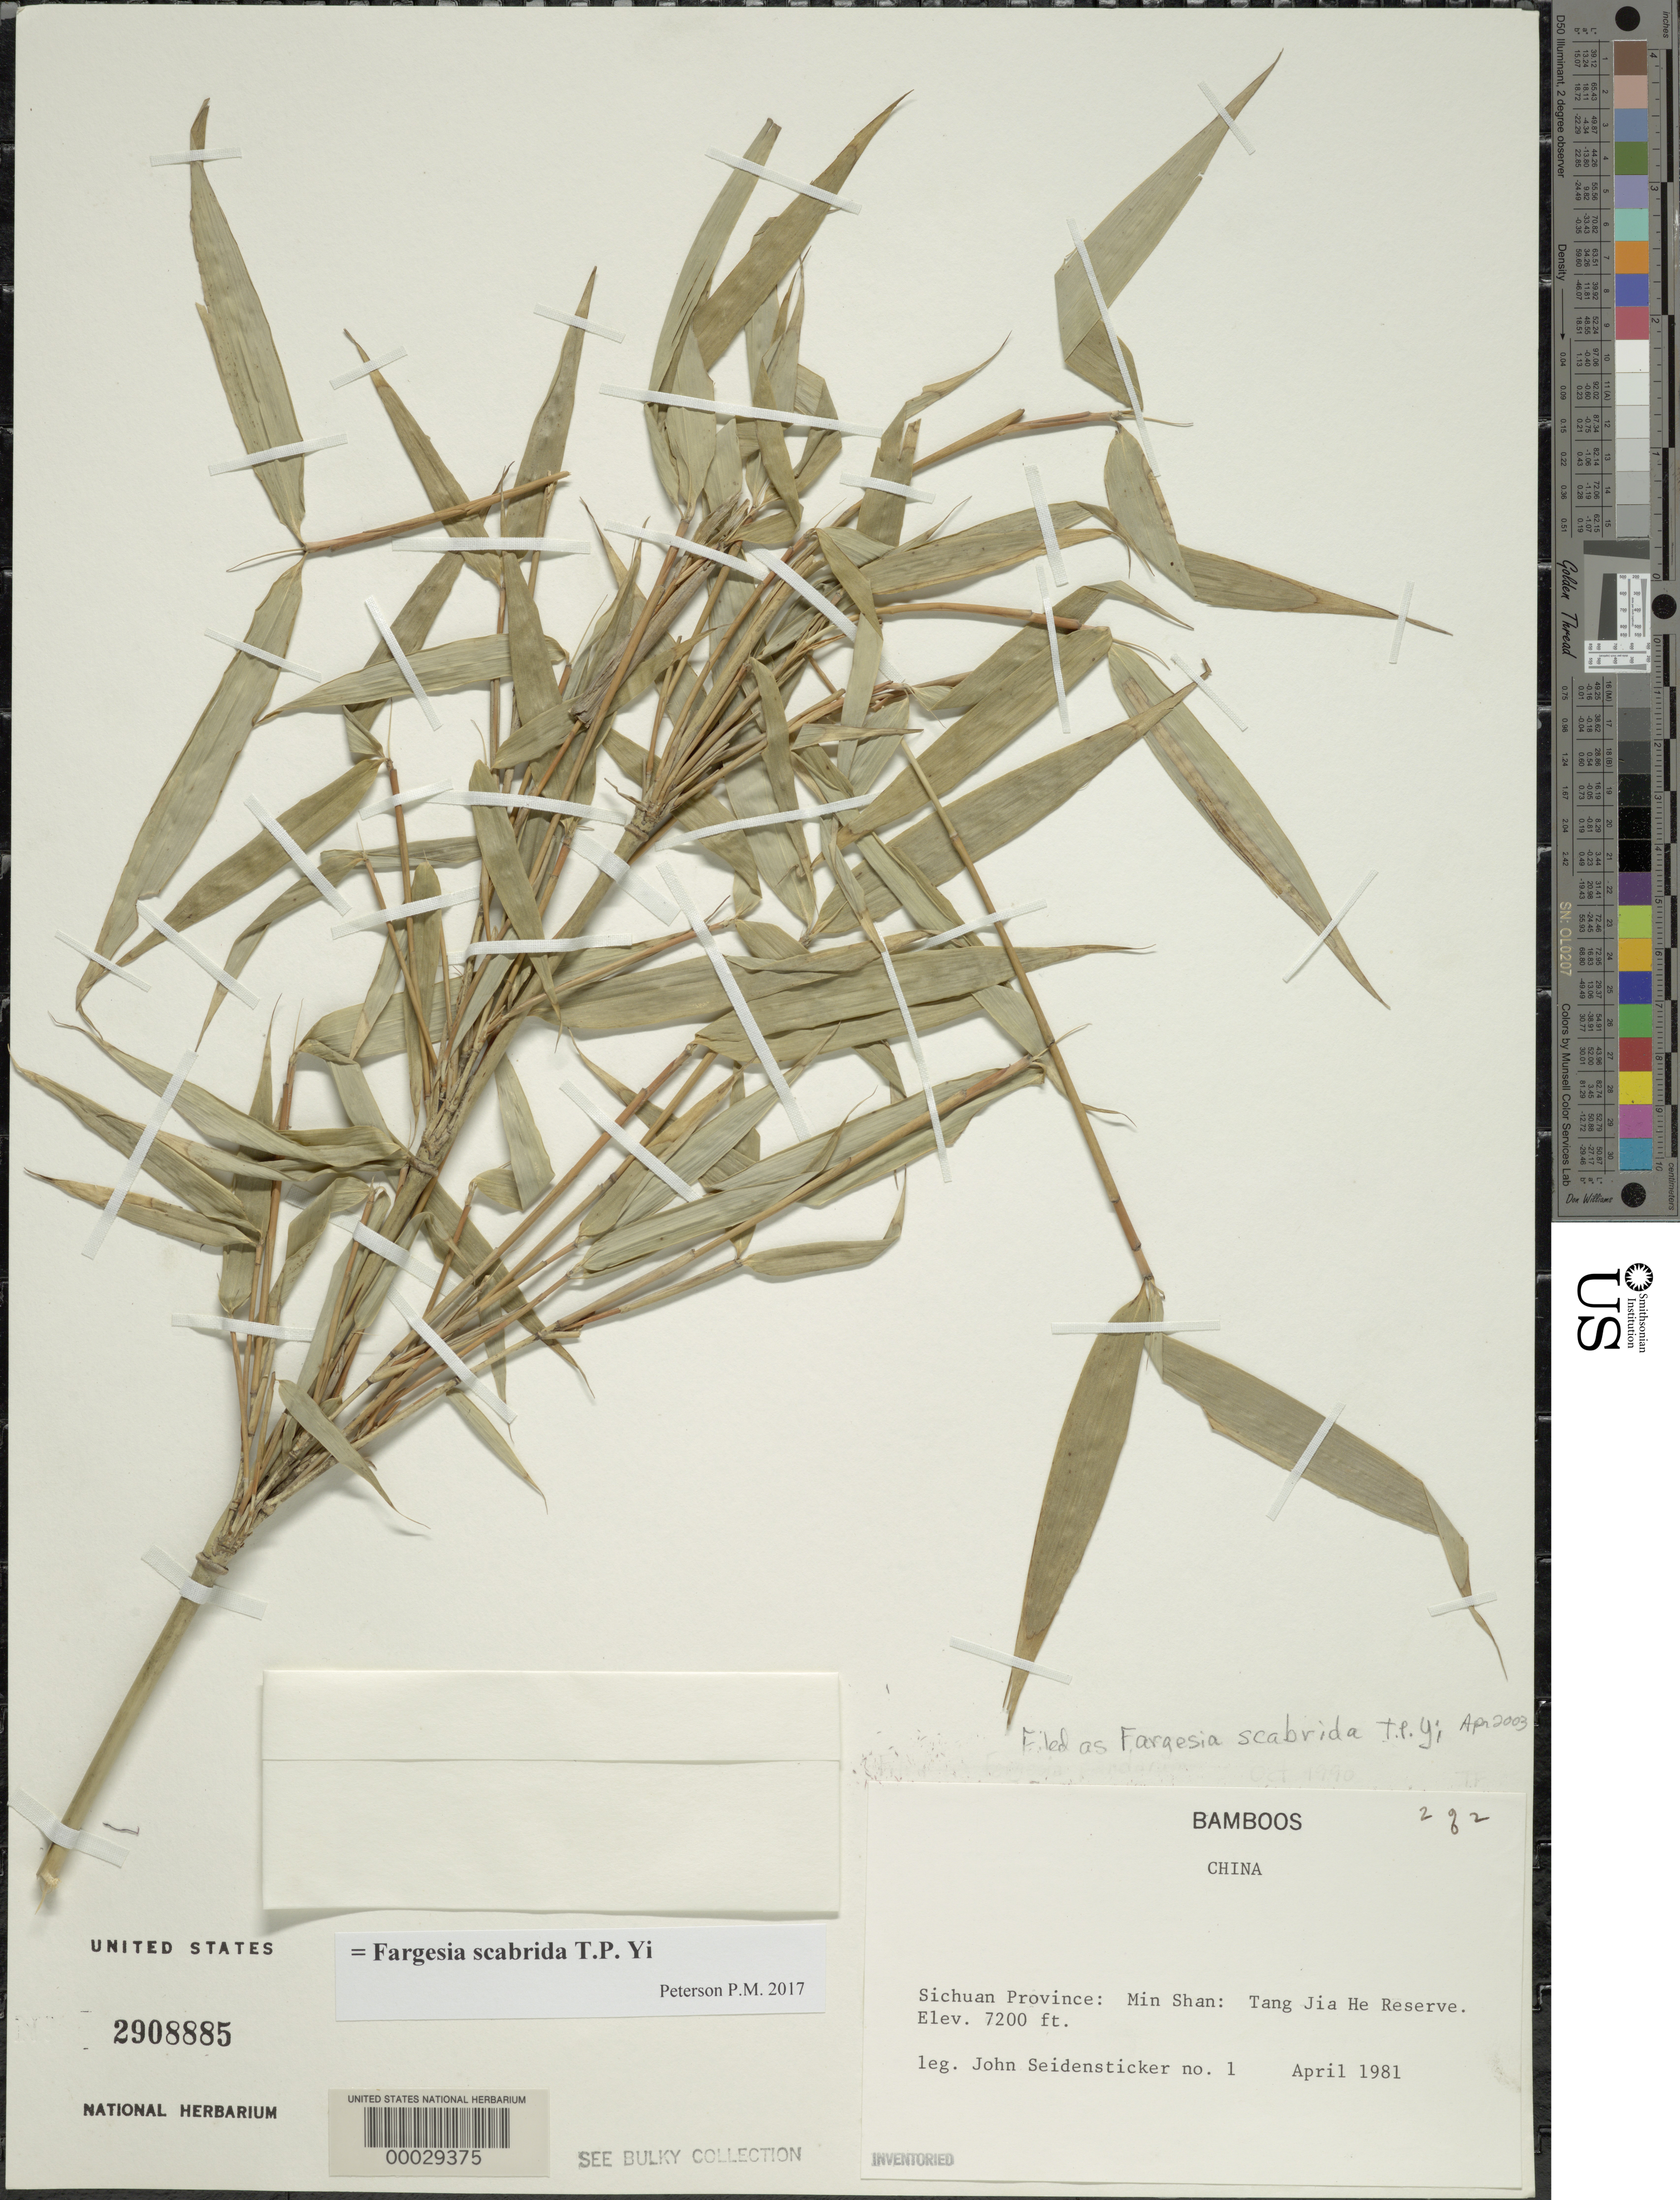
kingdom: Plantae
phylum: Tracheophyta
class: Liliopsida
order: Poales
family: Poaceae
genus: Fargesia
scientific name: Fargesia scabrida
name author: T.P. Yi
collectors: J. Seidensticker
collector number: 1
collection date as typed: Apr 1981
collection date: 1981-04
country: China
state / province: Sichuan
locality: Min Shan: Tang Jia He Reserve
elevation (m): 2195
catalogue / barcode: US 2908885